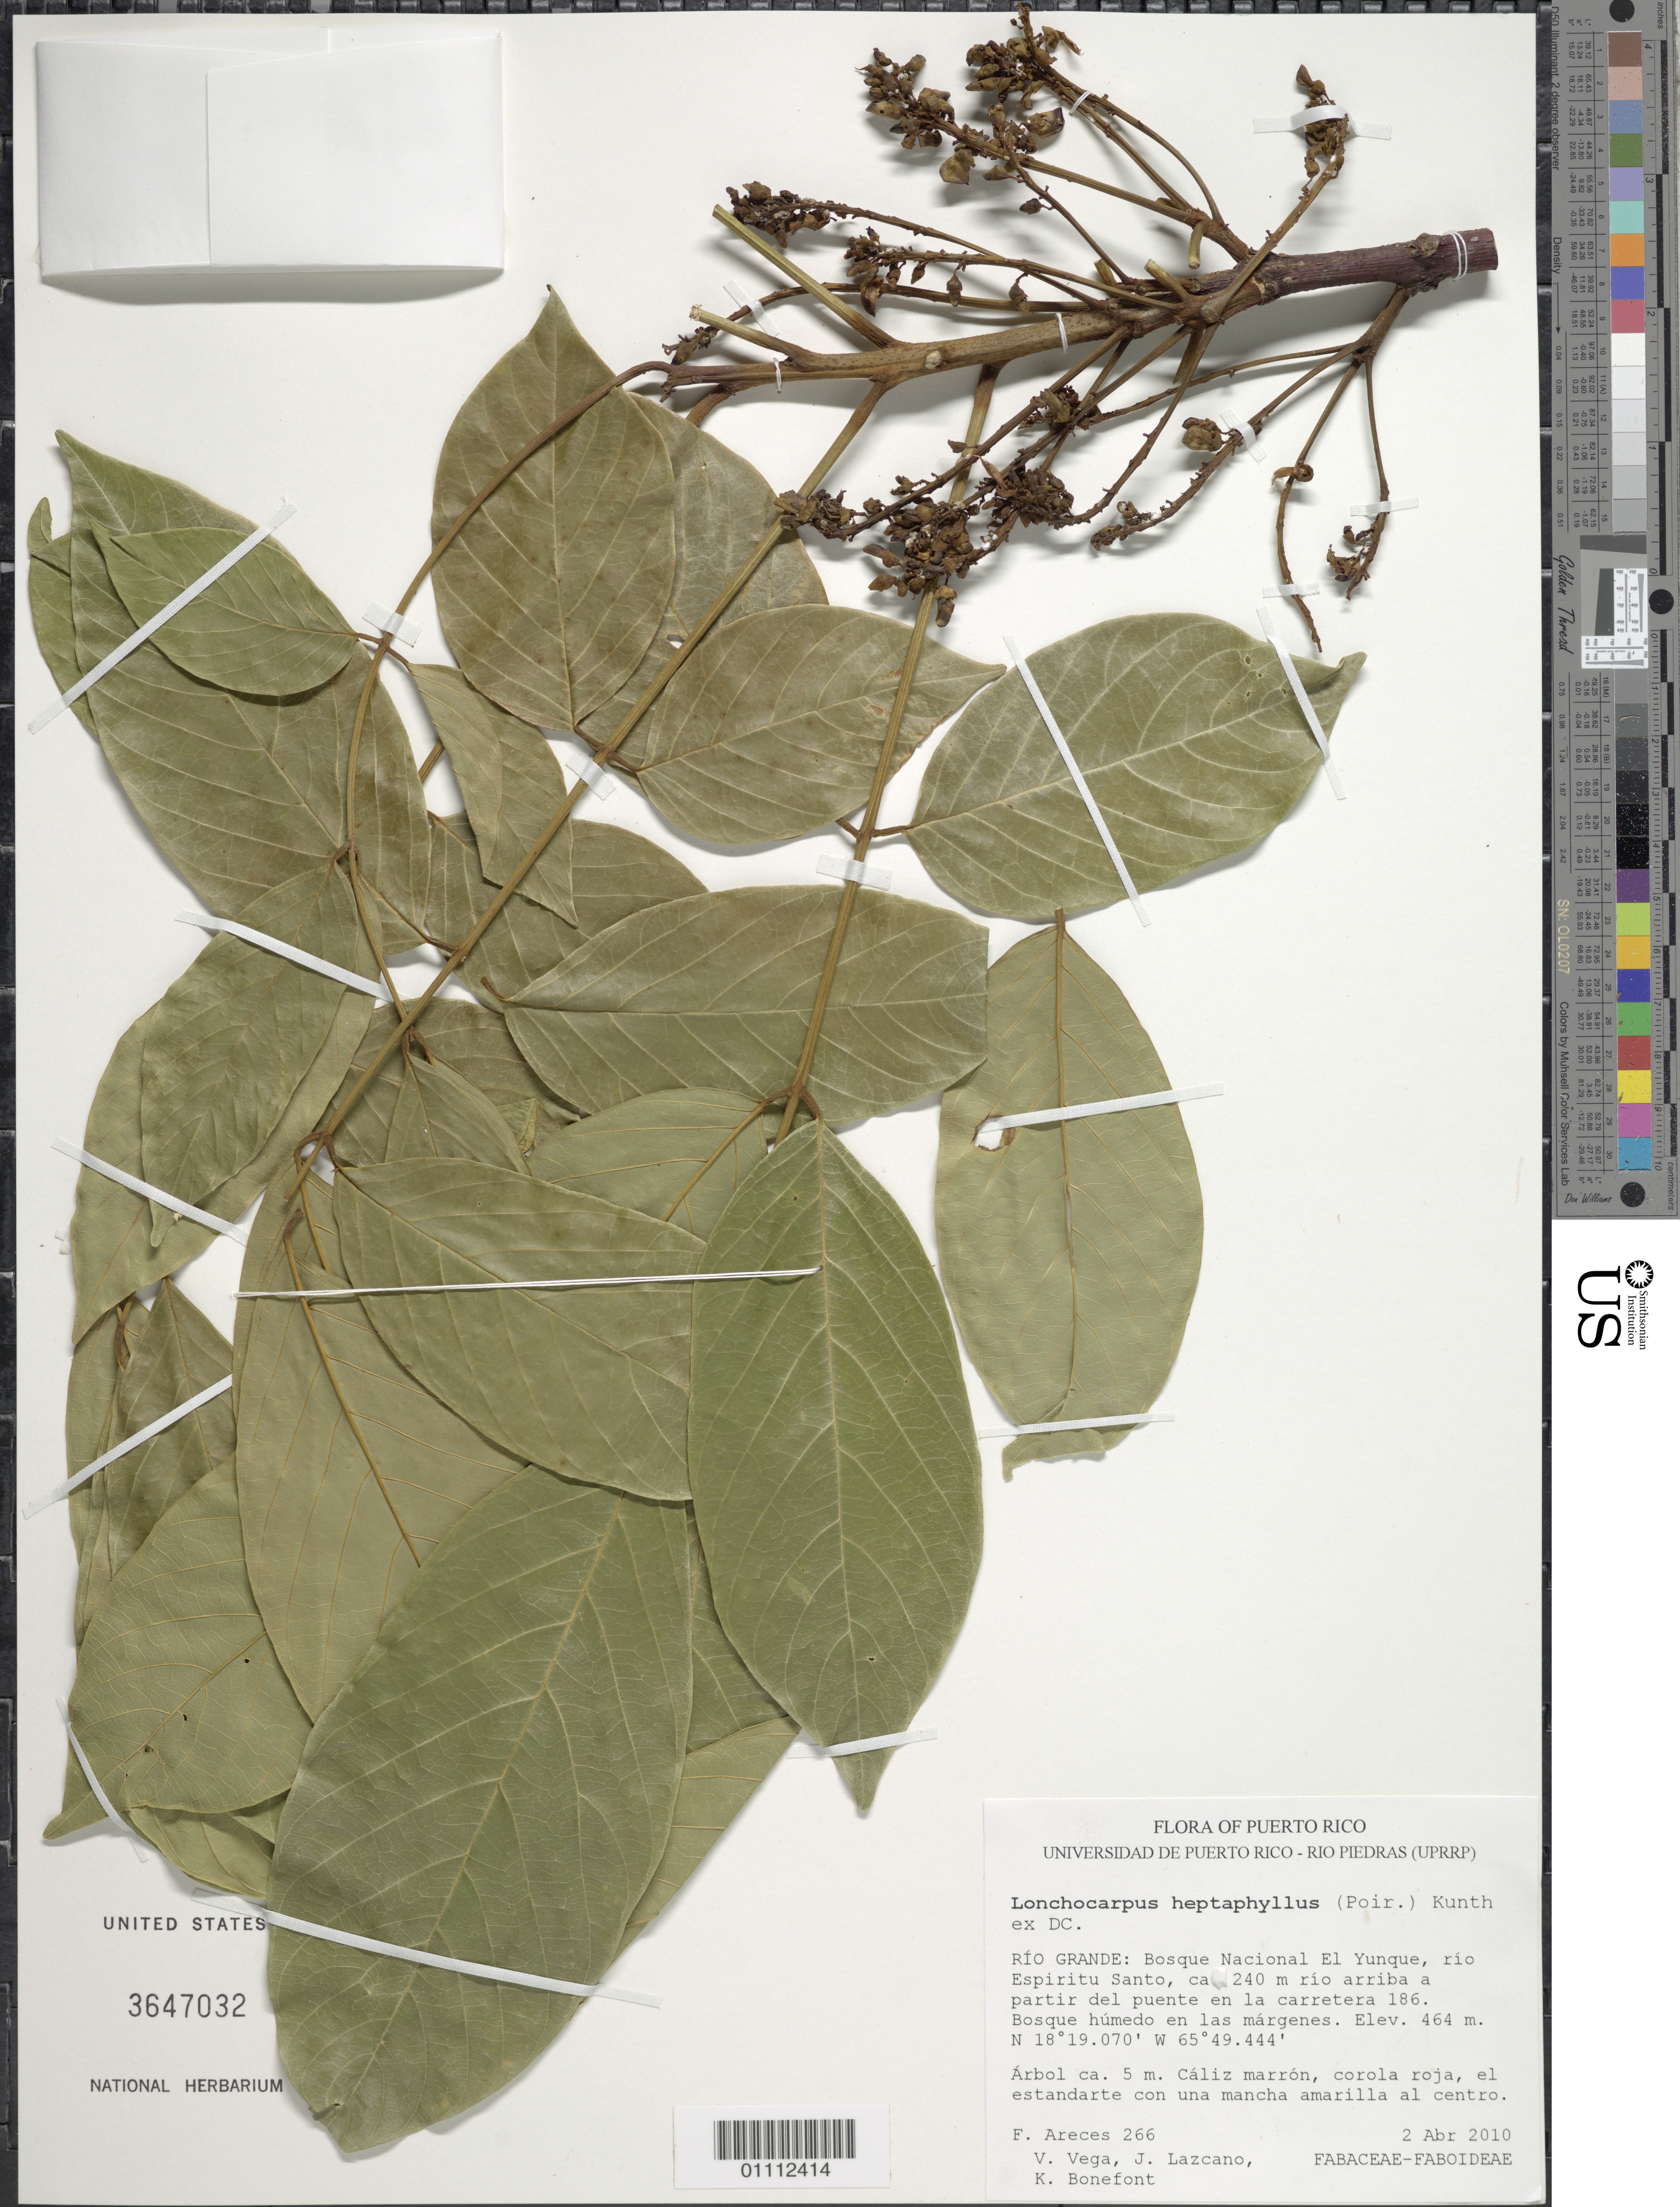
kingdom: Plantae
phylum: Tracheophyta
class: Magnoliopsida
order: Fabales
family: Fabaceae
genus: Lonchocarpus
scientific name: Lonchocarpus heptaphyllus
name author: (Poir.) DC.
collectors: F. Areces Berazaín, V. Vega, J. Lazcano & K. Bonefont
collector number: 266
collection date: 2010-04-02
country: Puerto Rico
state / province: Río Grande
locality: Bosque Nacional El Yunque, Río Espiritu Santo, ca. 240 m río arriba a partir del puente en la carretera 186.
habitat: Bosque húmedo enlas márgenes.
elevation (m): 464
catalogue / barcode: US 3647032